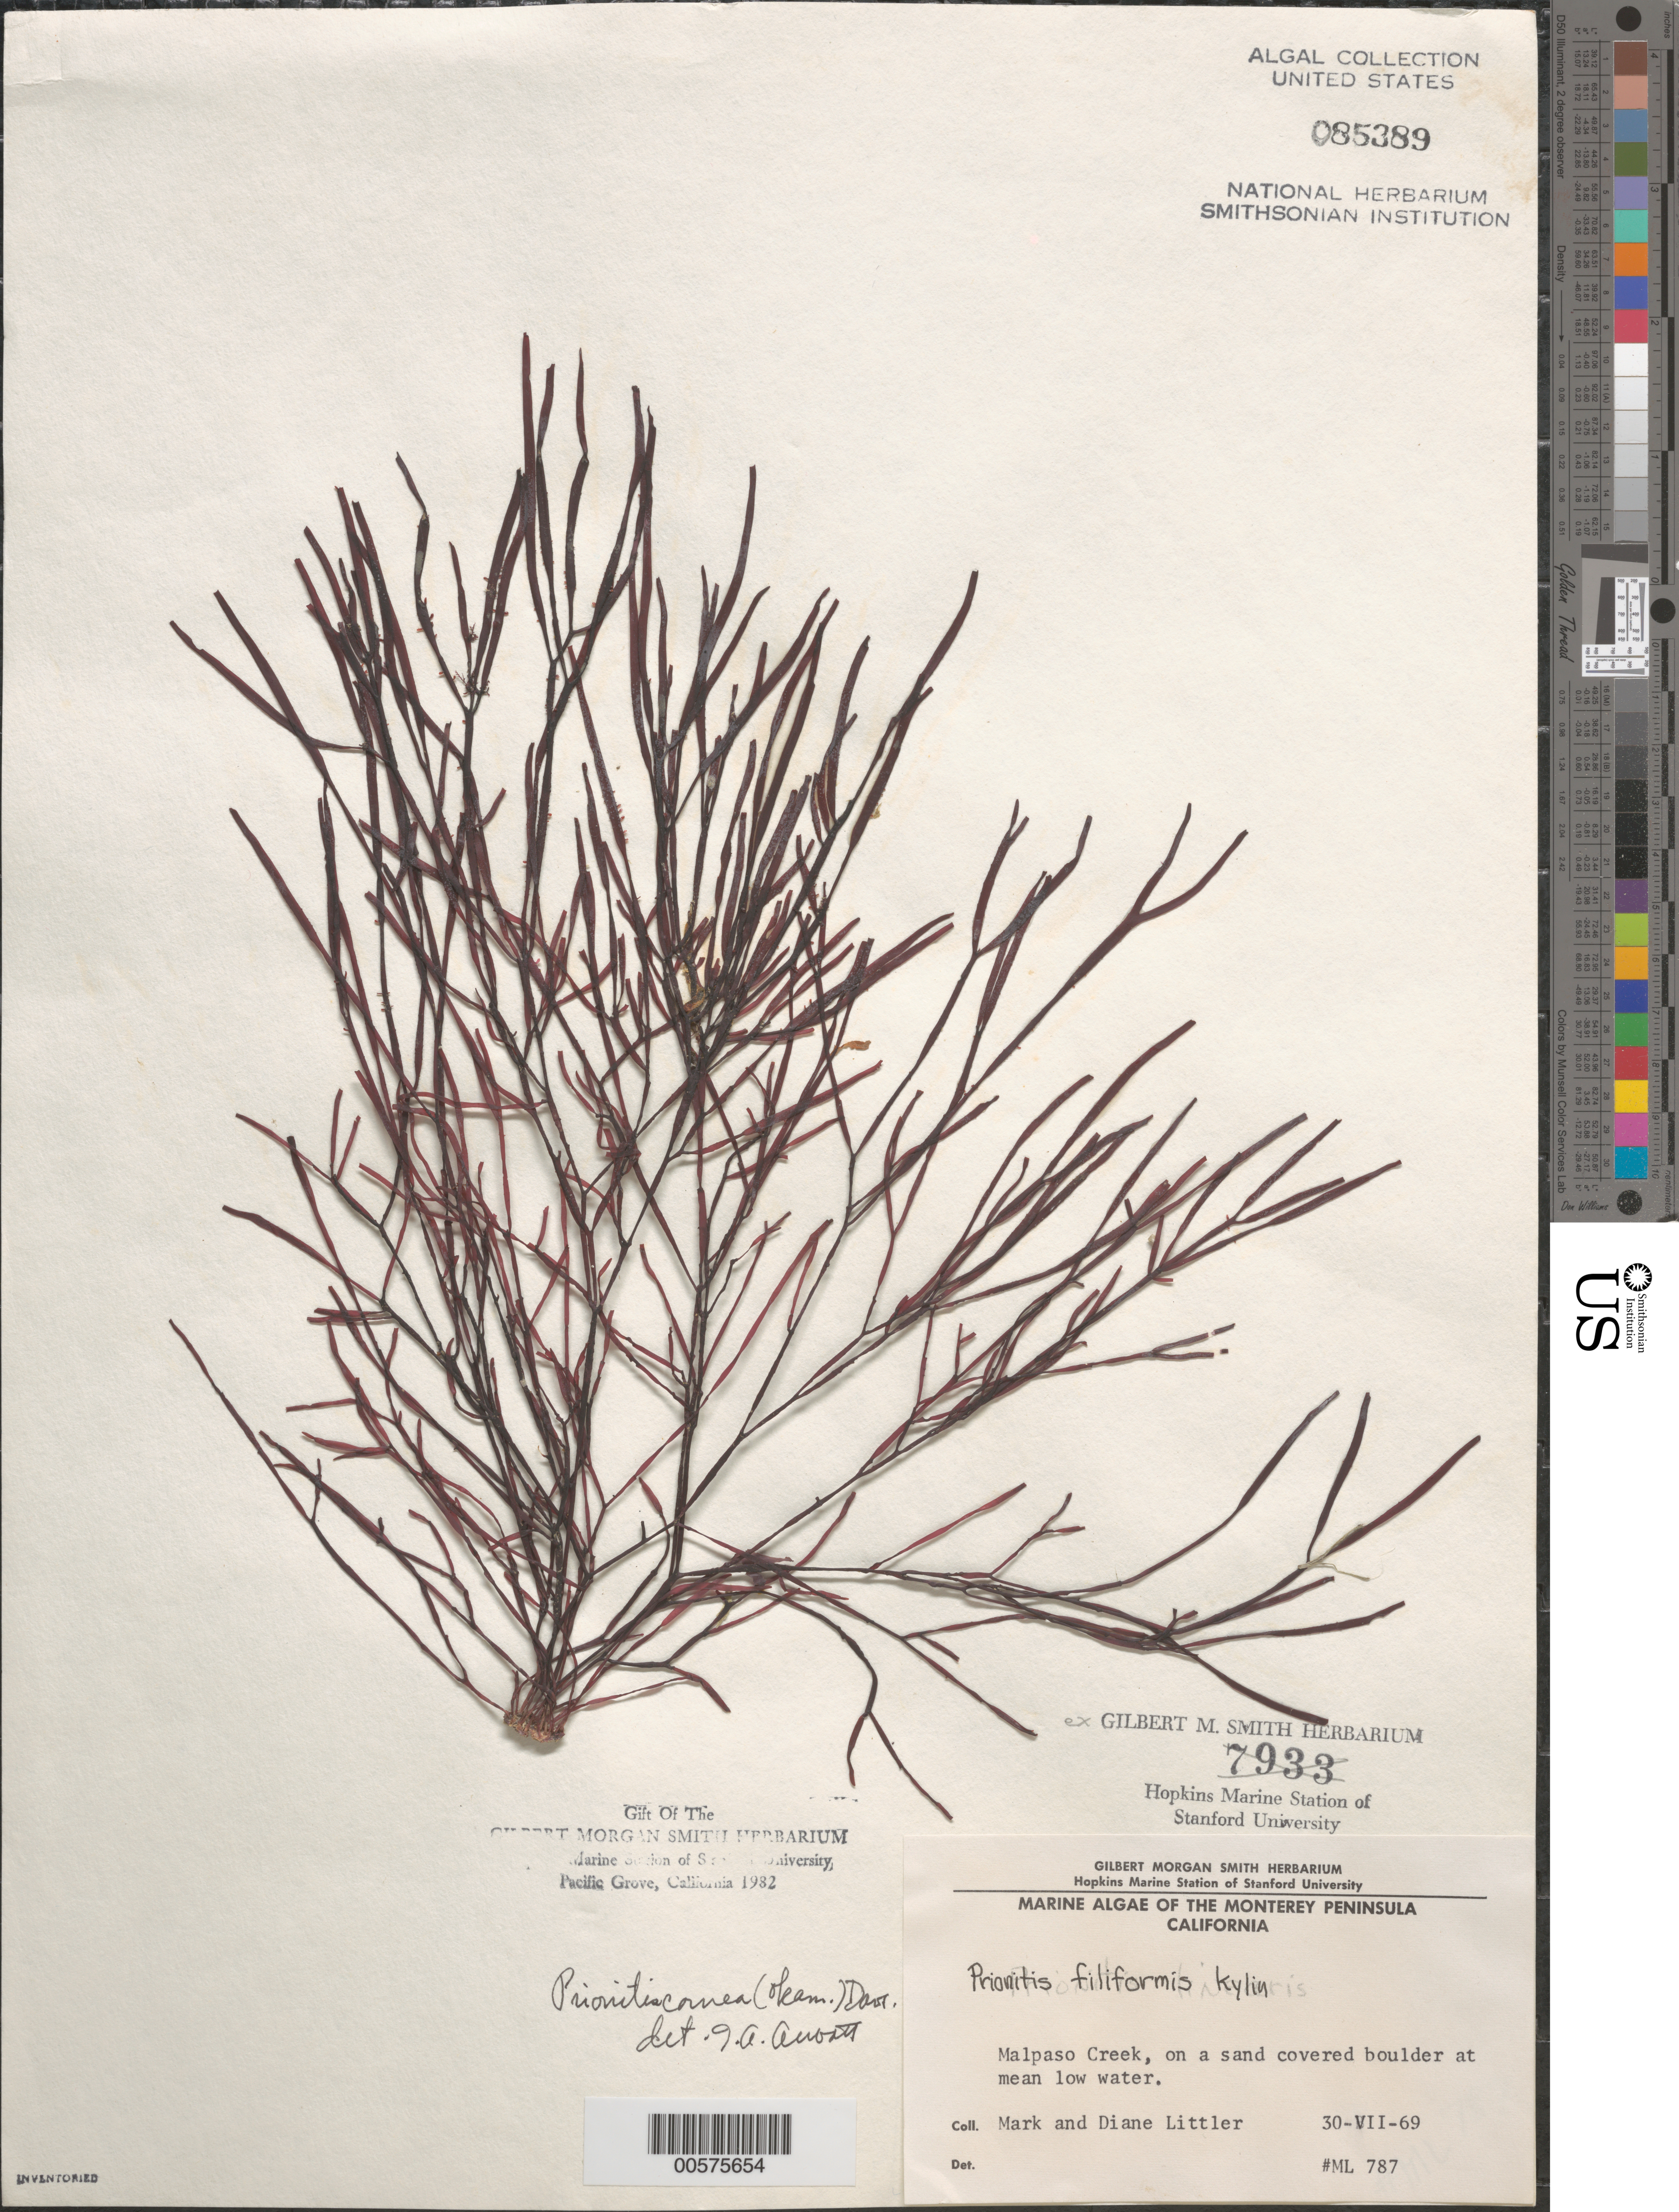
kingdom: Plantae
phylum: Rhodophyta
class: Florideophyceae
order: Halymeniales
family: Halymeniaceae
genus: Grateloupia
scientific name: Grateloupia cornea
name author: Okamura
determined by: Algae name updating Project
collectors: M. M. Littler & D. S. Littler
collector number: ML 787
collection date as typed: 30 Jul 1969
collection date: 1969-07-30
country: United States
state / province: California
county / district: Monterey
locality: Malpaso Creek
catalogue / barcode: US 85389